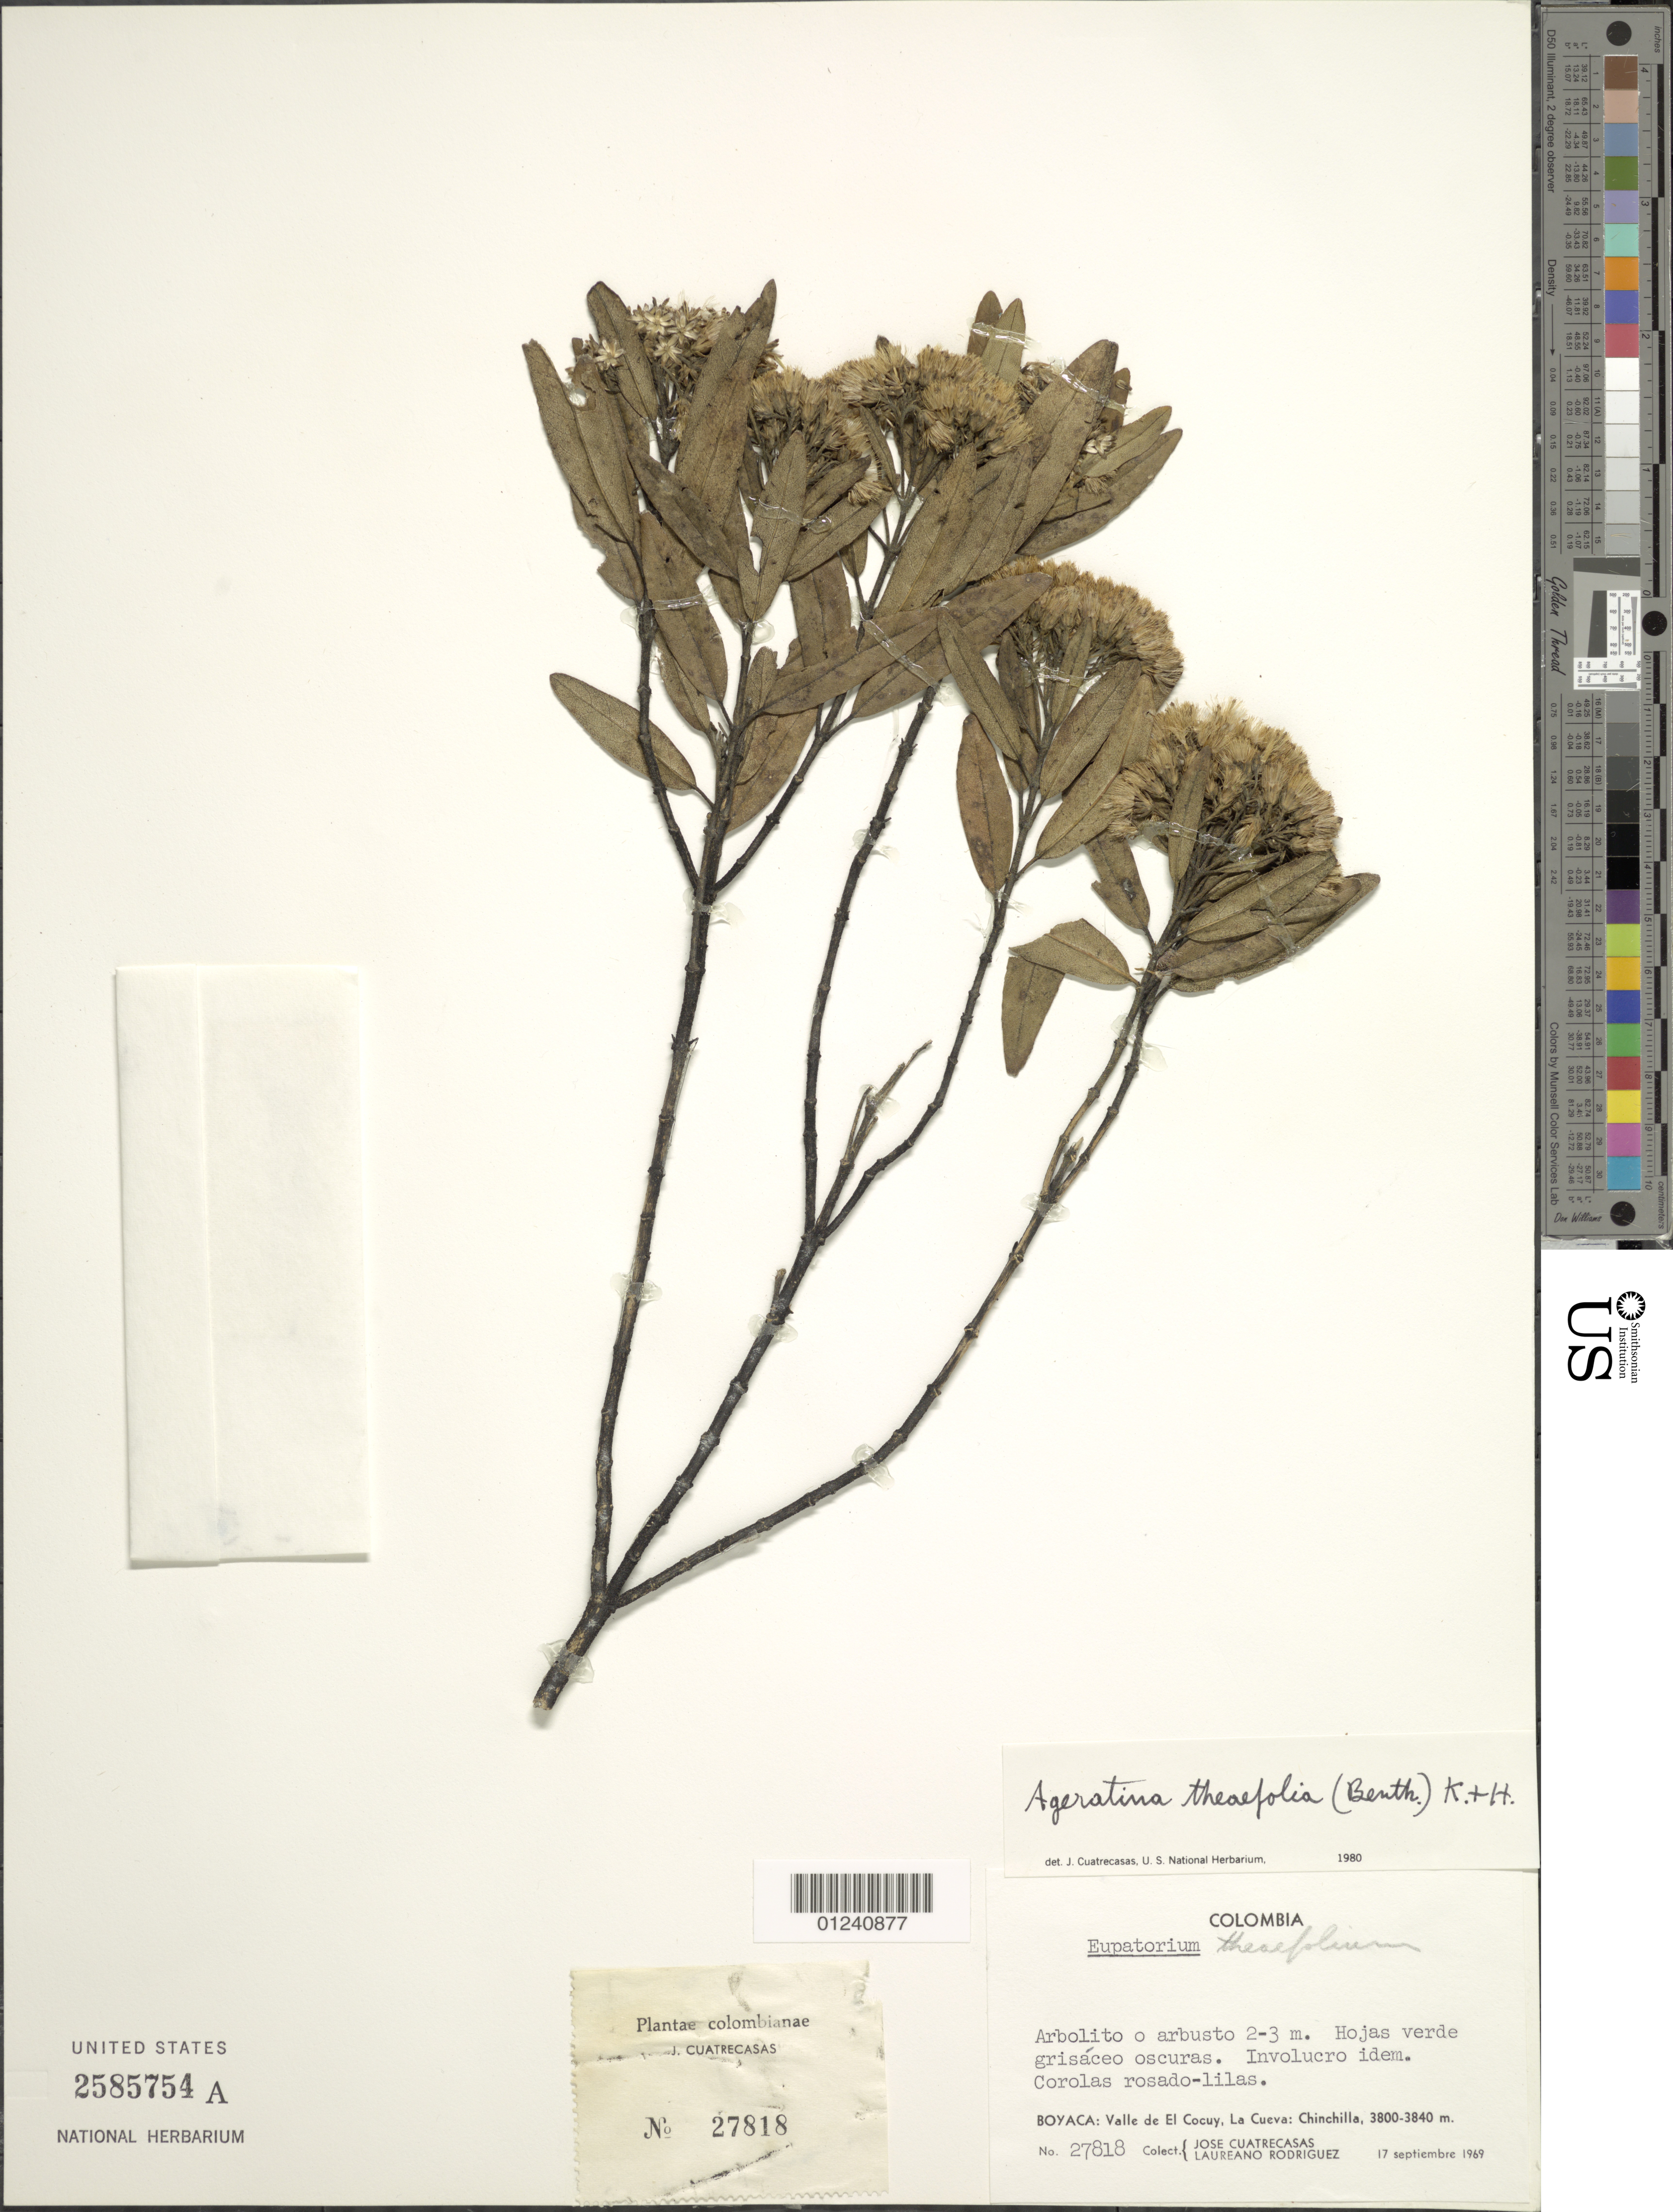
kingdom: Plantae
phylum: Tracheophyta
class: Magnoliopsida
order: Asterales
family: Asteraceae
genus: Ageratina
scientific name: Ageratina theaefolia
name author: (Benth.) R.M. King & H. Rob.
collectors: J. Cuatrecasas & L. Rodriguez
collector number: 27818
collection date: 1969-09-17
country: Colombia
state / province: Boyacá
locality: Valle de El Cocy, La Cueva: Chinchilla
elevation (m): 3800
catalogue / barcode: US 2585754A